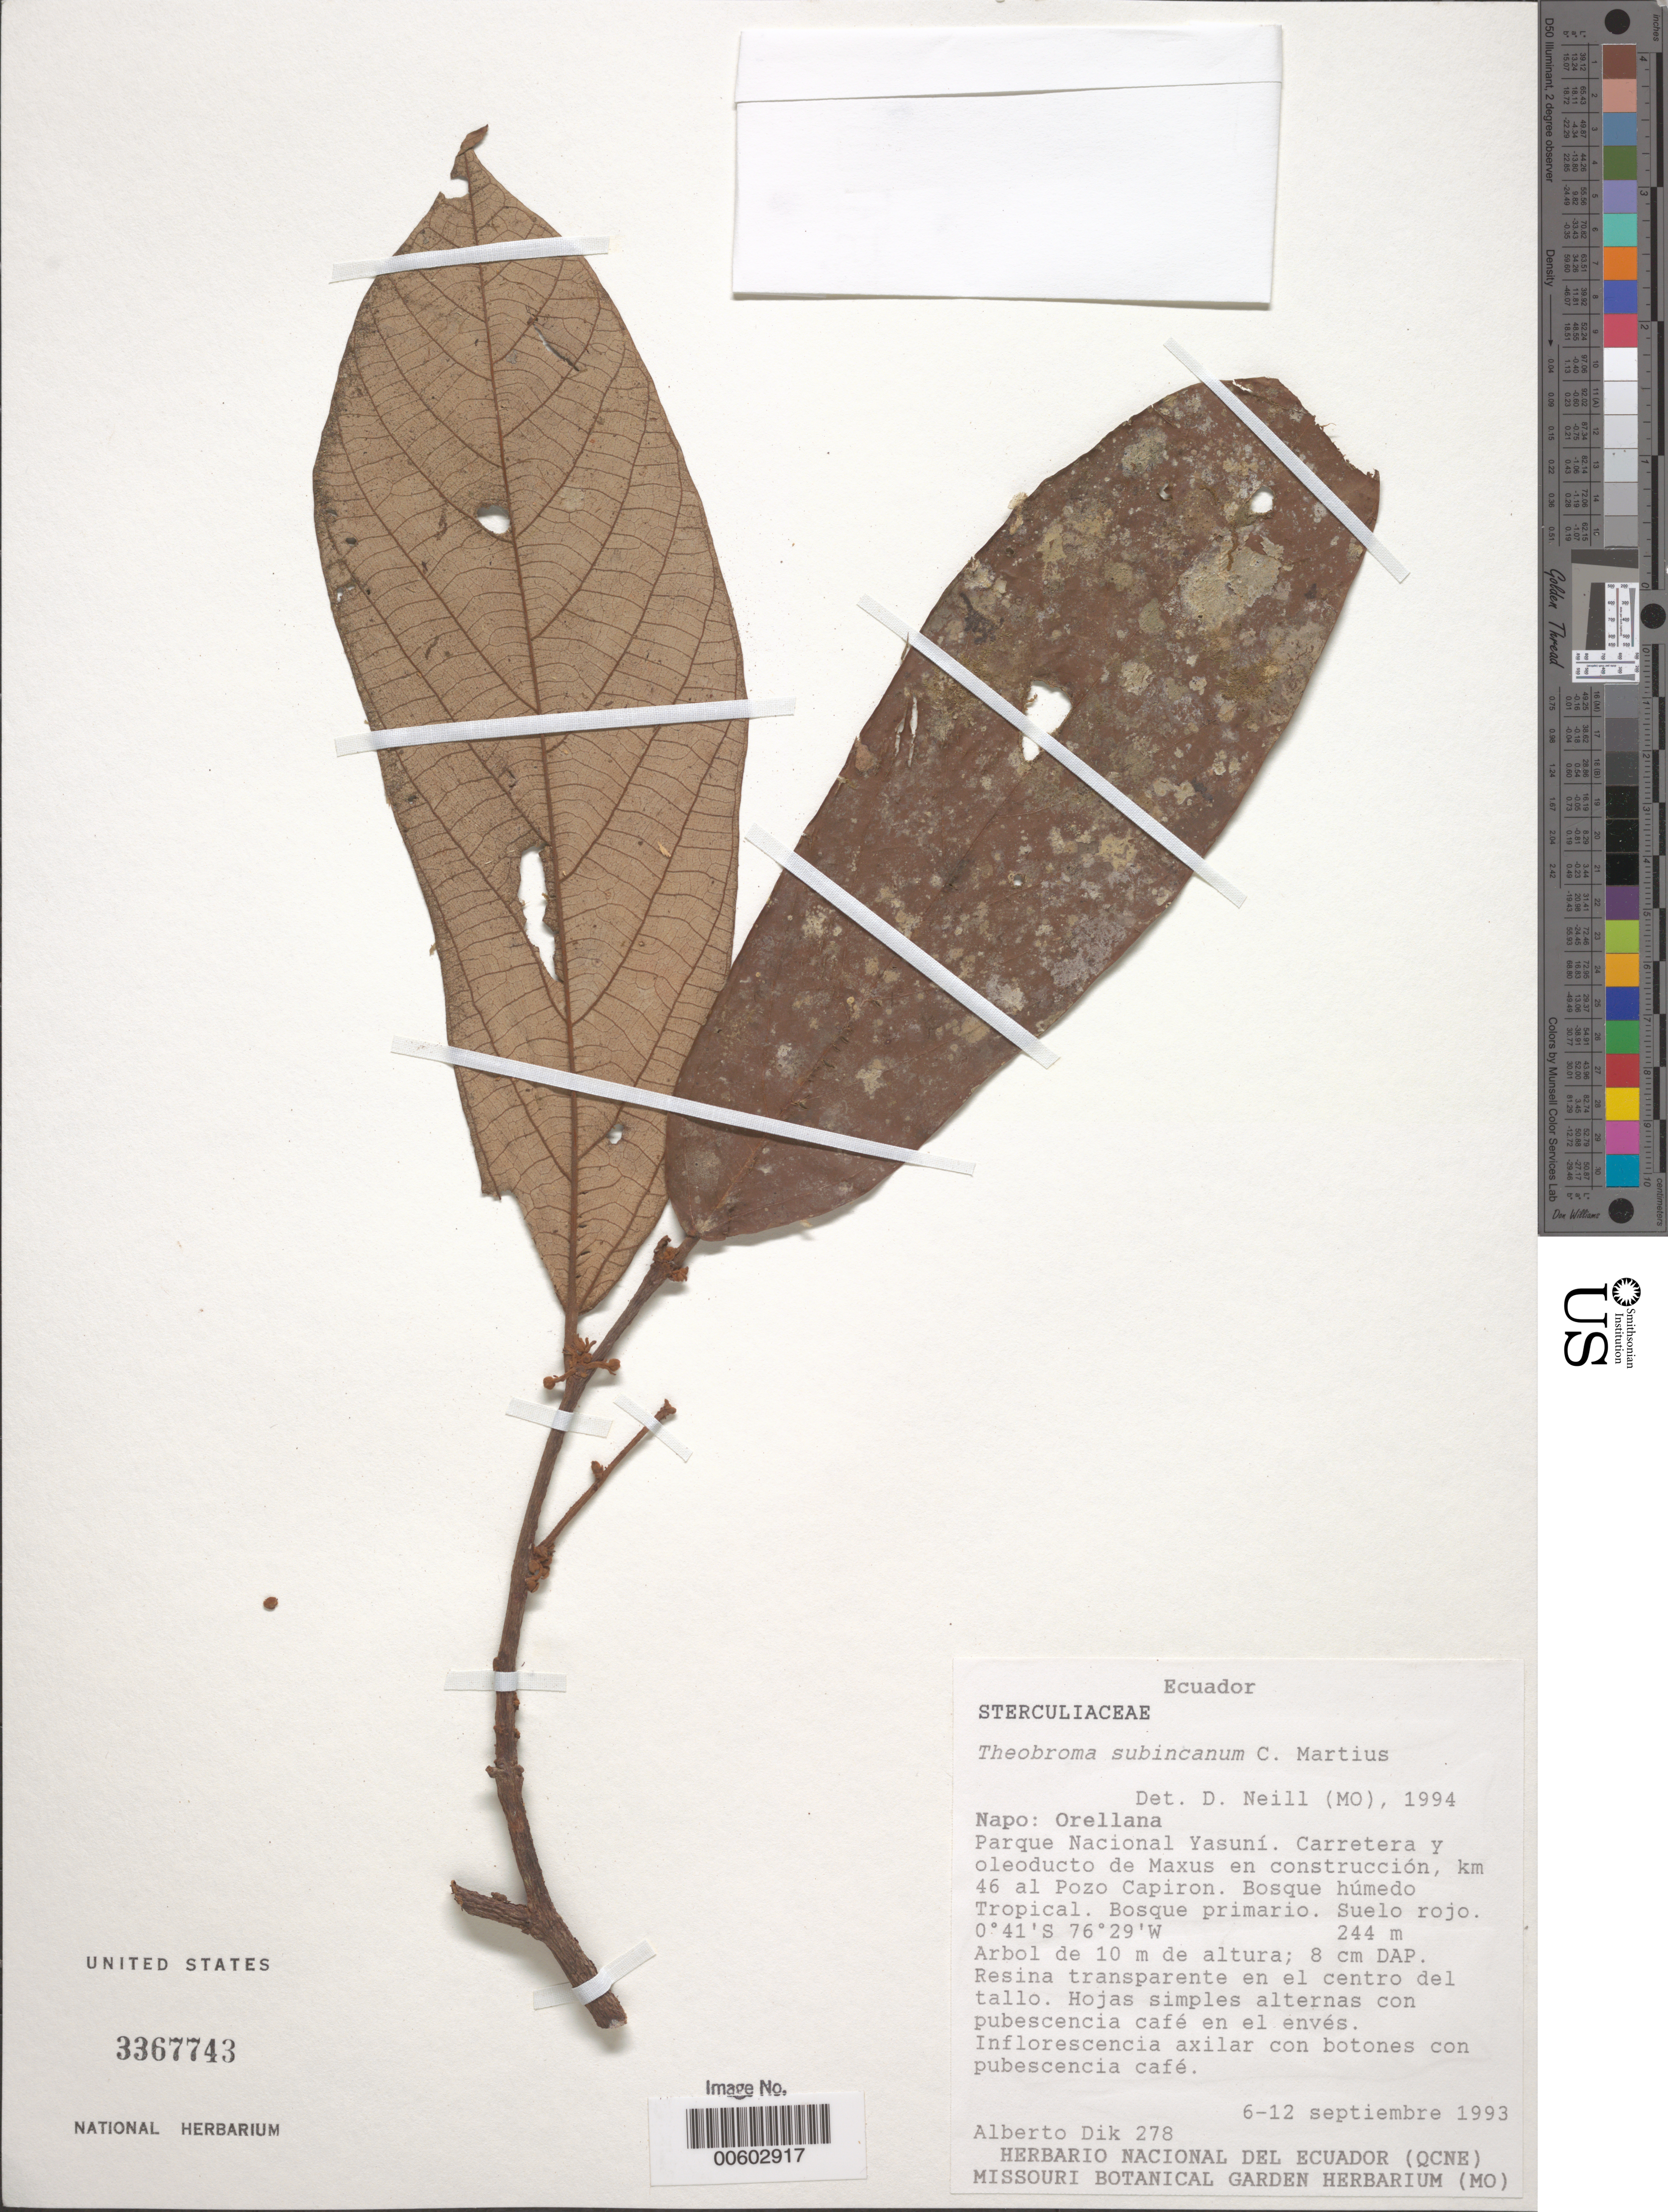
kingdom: Plantae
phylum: Tracheophyta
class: Magnoliopsida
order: Malvales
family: Malvaceae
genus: Theobroma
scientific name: Theobroma subincanum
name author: Mart.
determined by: Neill, David Alan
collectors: A. Dik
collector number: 278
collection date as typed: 06 Sep 1993 to 12 Sep 1993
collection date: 1993-09-06/1993-09-12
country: Ecuador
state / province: Napo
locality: Orellana. Parque Nacional Yasuní, Carretera y oleoducto de Maxus en construcción, km 46 al Pozo Capiron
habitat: Bosque húmedo tropical, bosque primario, suelo rojo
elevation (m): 244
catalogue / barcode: US 3367743